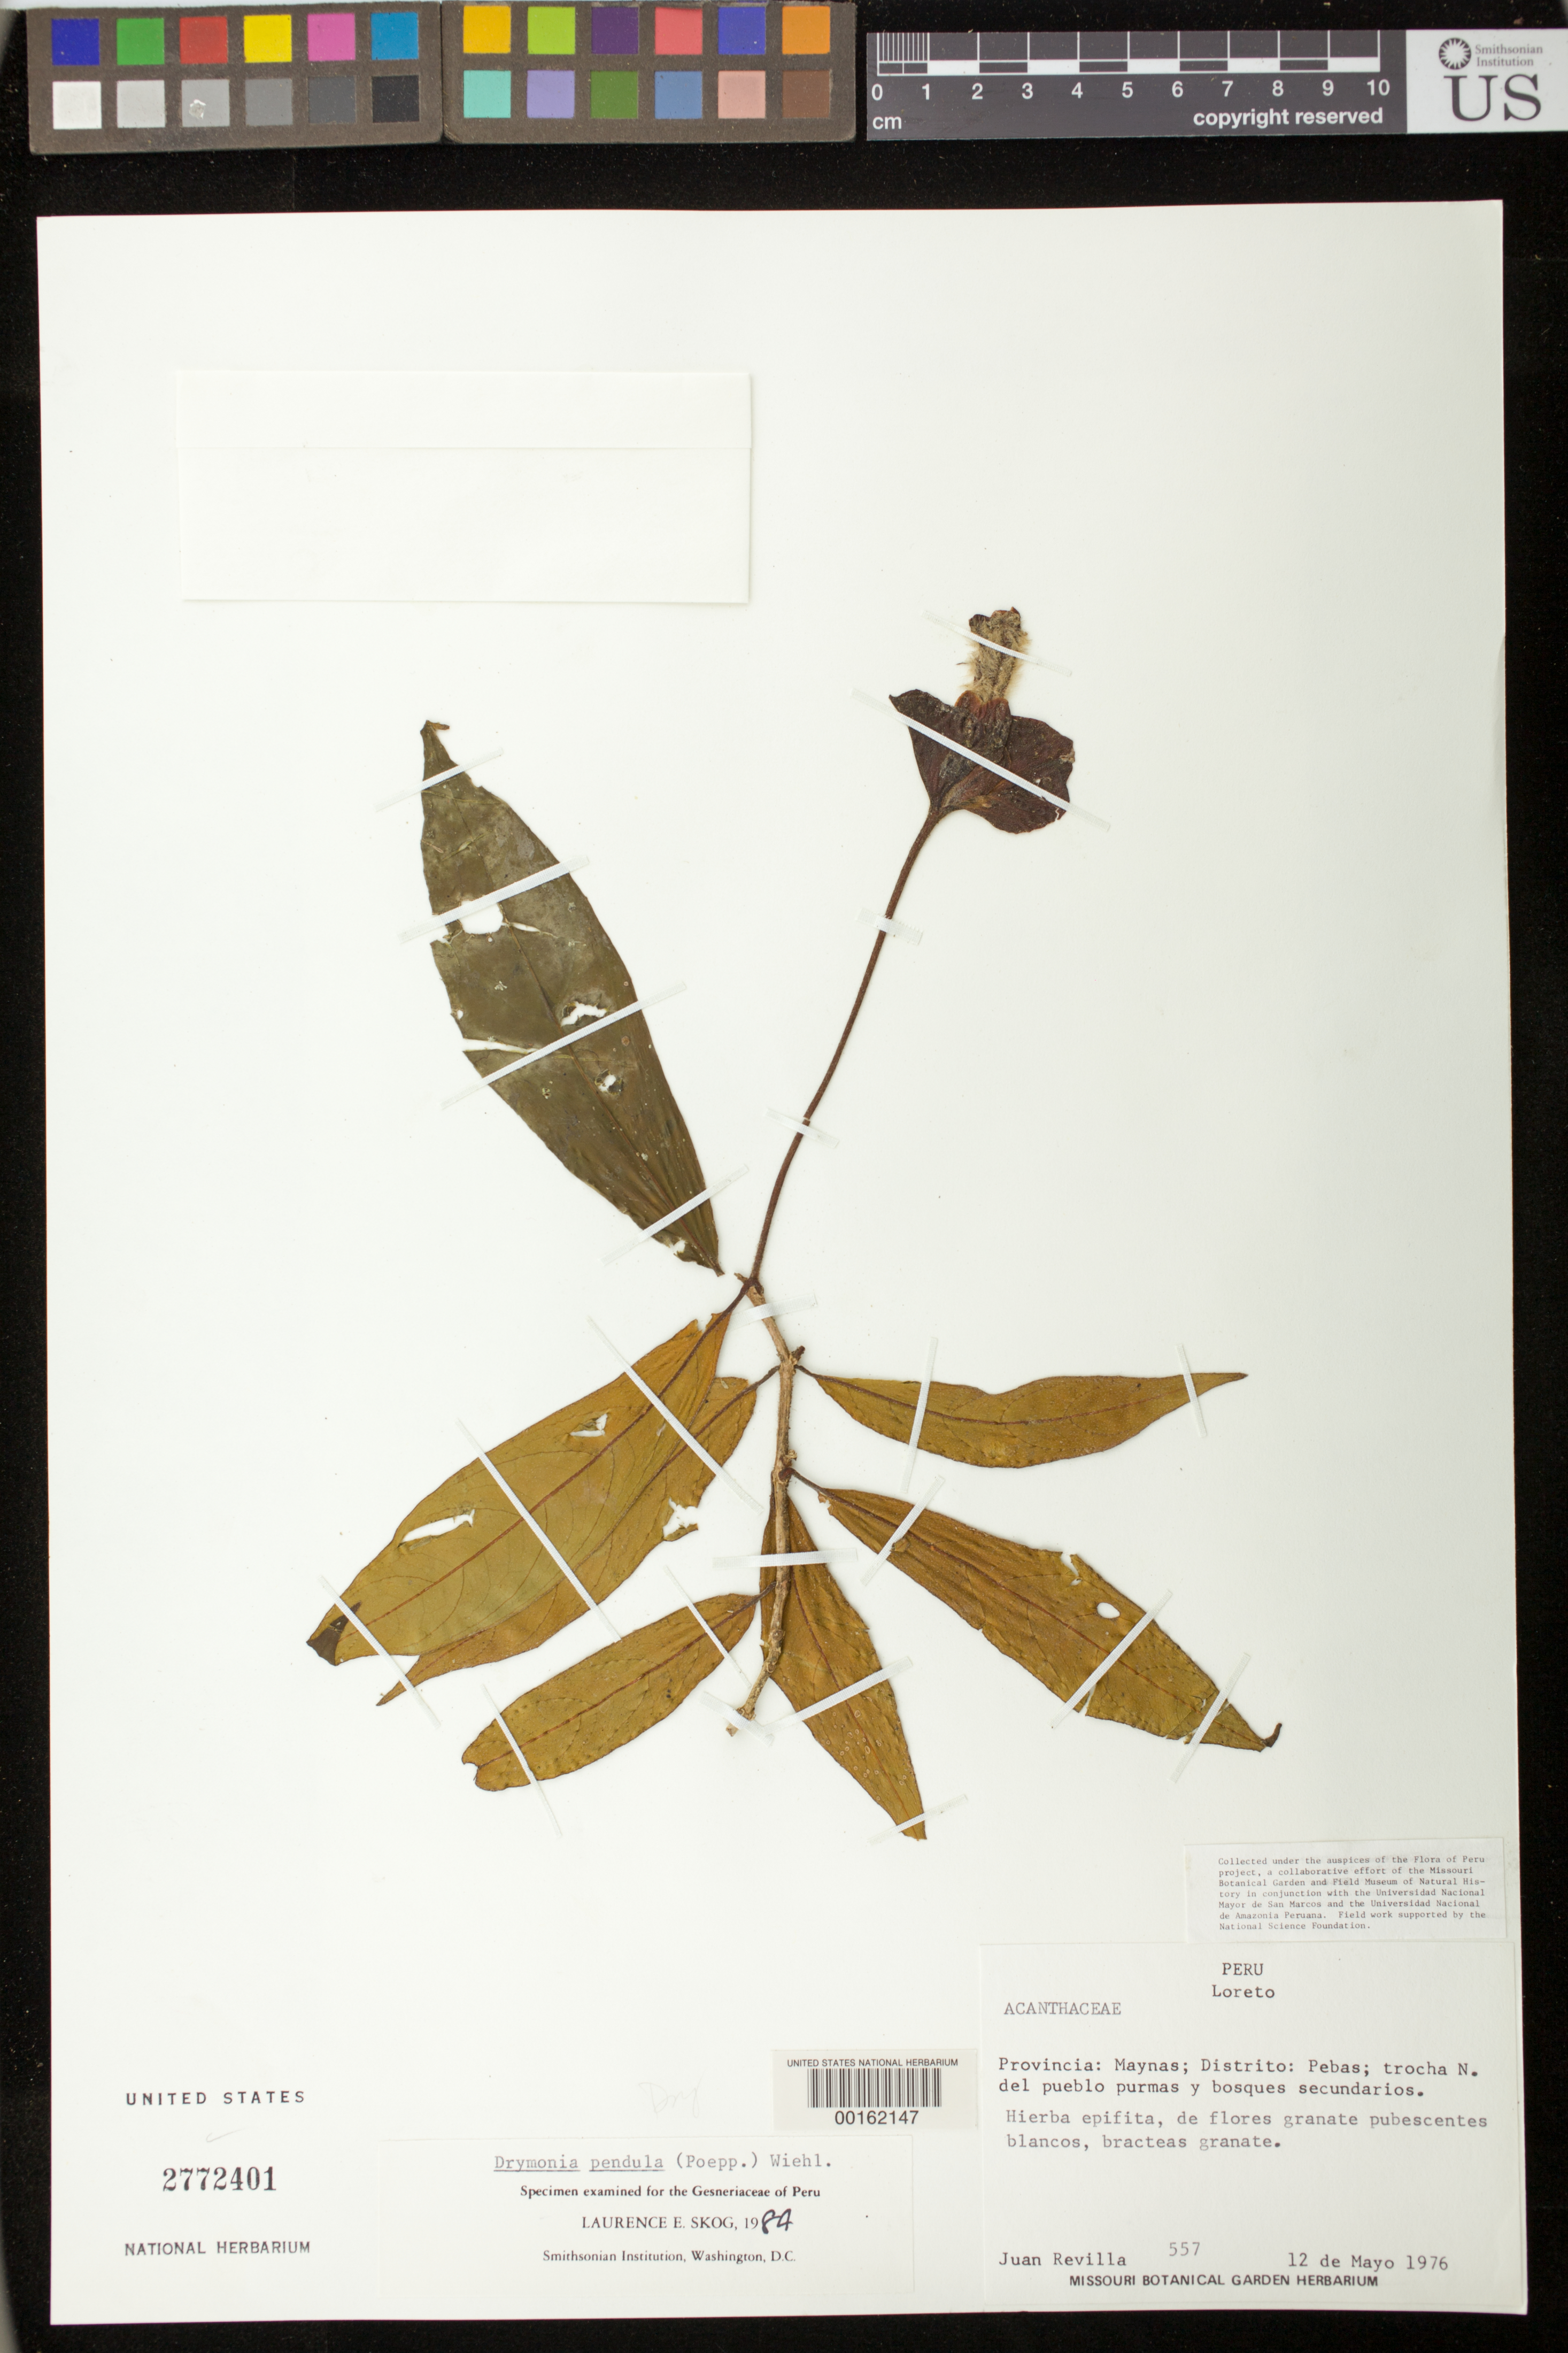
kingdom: Plantae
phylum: Tracheophyta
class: Magnoliopsida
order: Lamiales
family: Gesneriaceae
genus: Drymonia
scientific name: Drymonia pendula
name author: (Poepp.) Wiehler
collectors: J. Revilla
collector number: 557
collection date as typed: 12 May 1976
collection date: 1976-05-12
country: Peru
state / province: Loreto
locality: Prov. Maynas, Dtto. Pebas, trail N of 'Pueblo Purmas'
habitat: Trail and secondary forest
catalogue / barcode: US 2772401